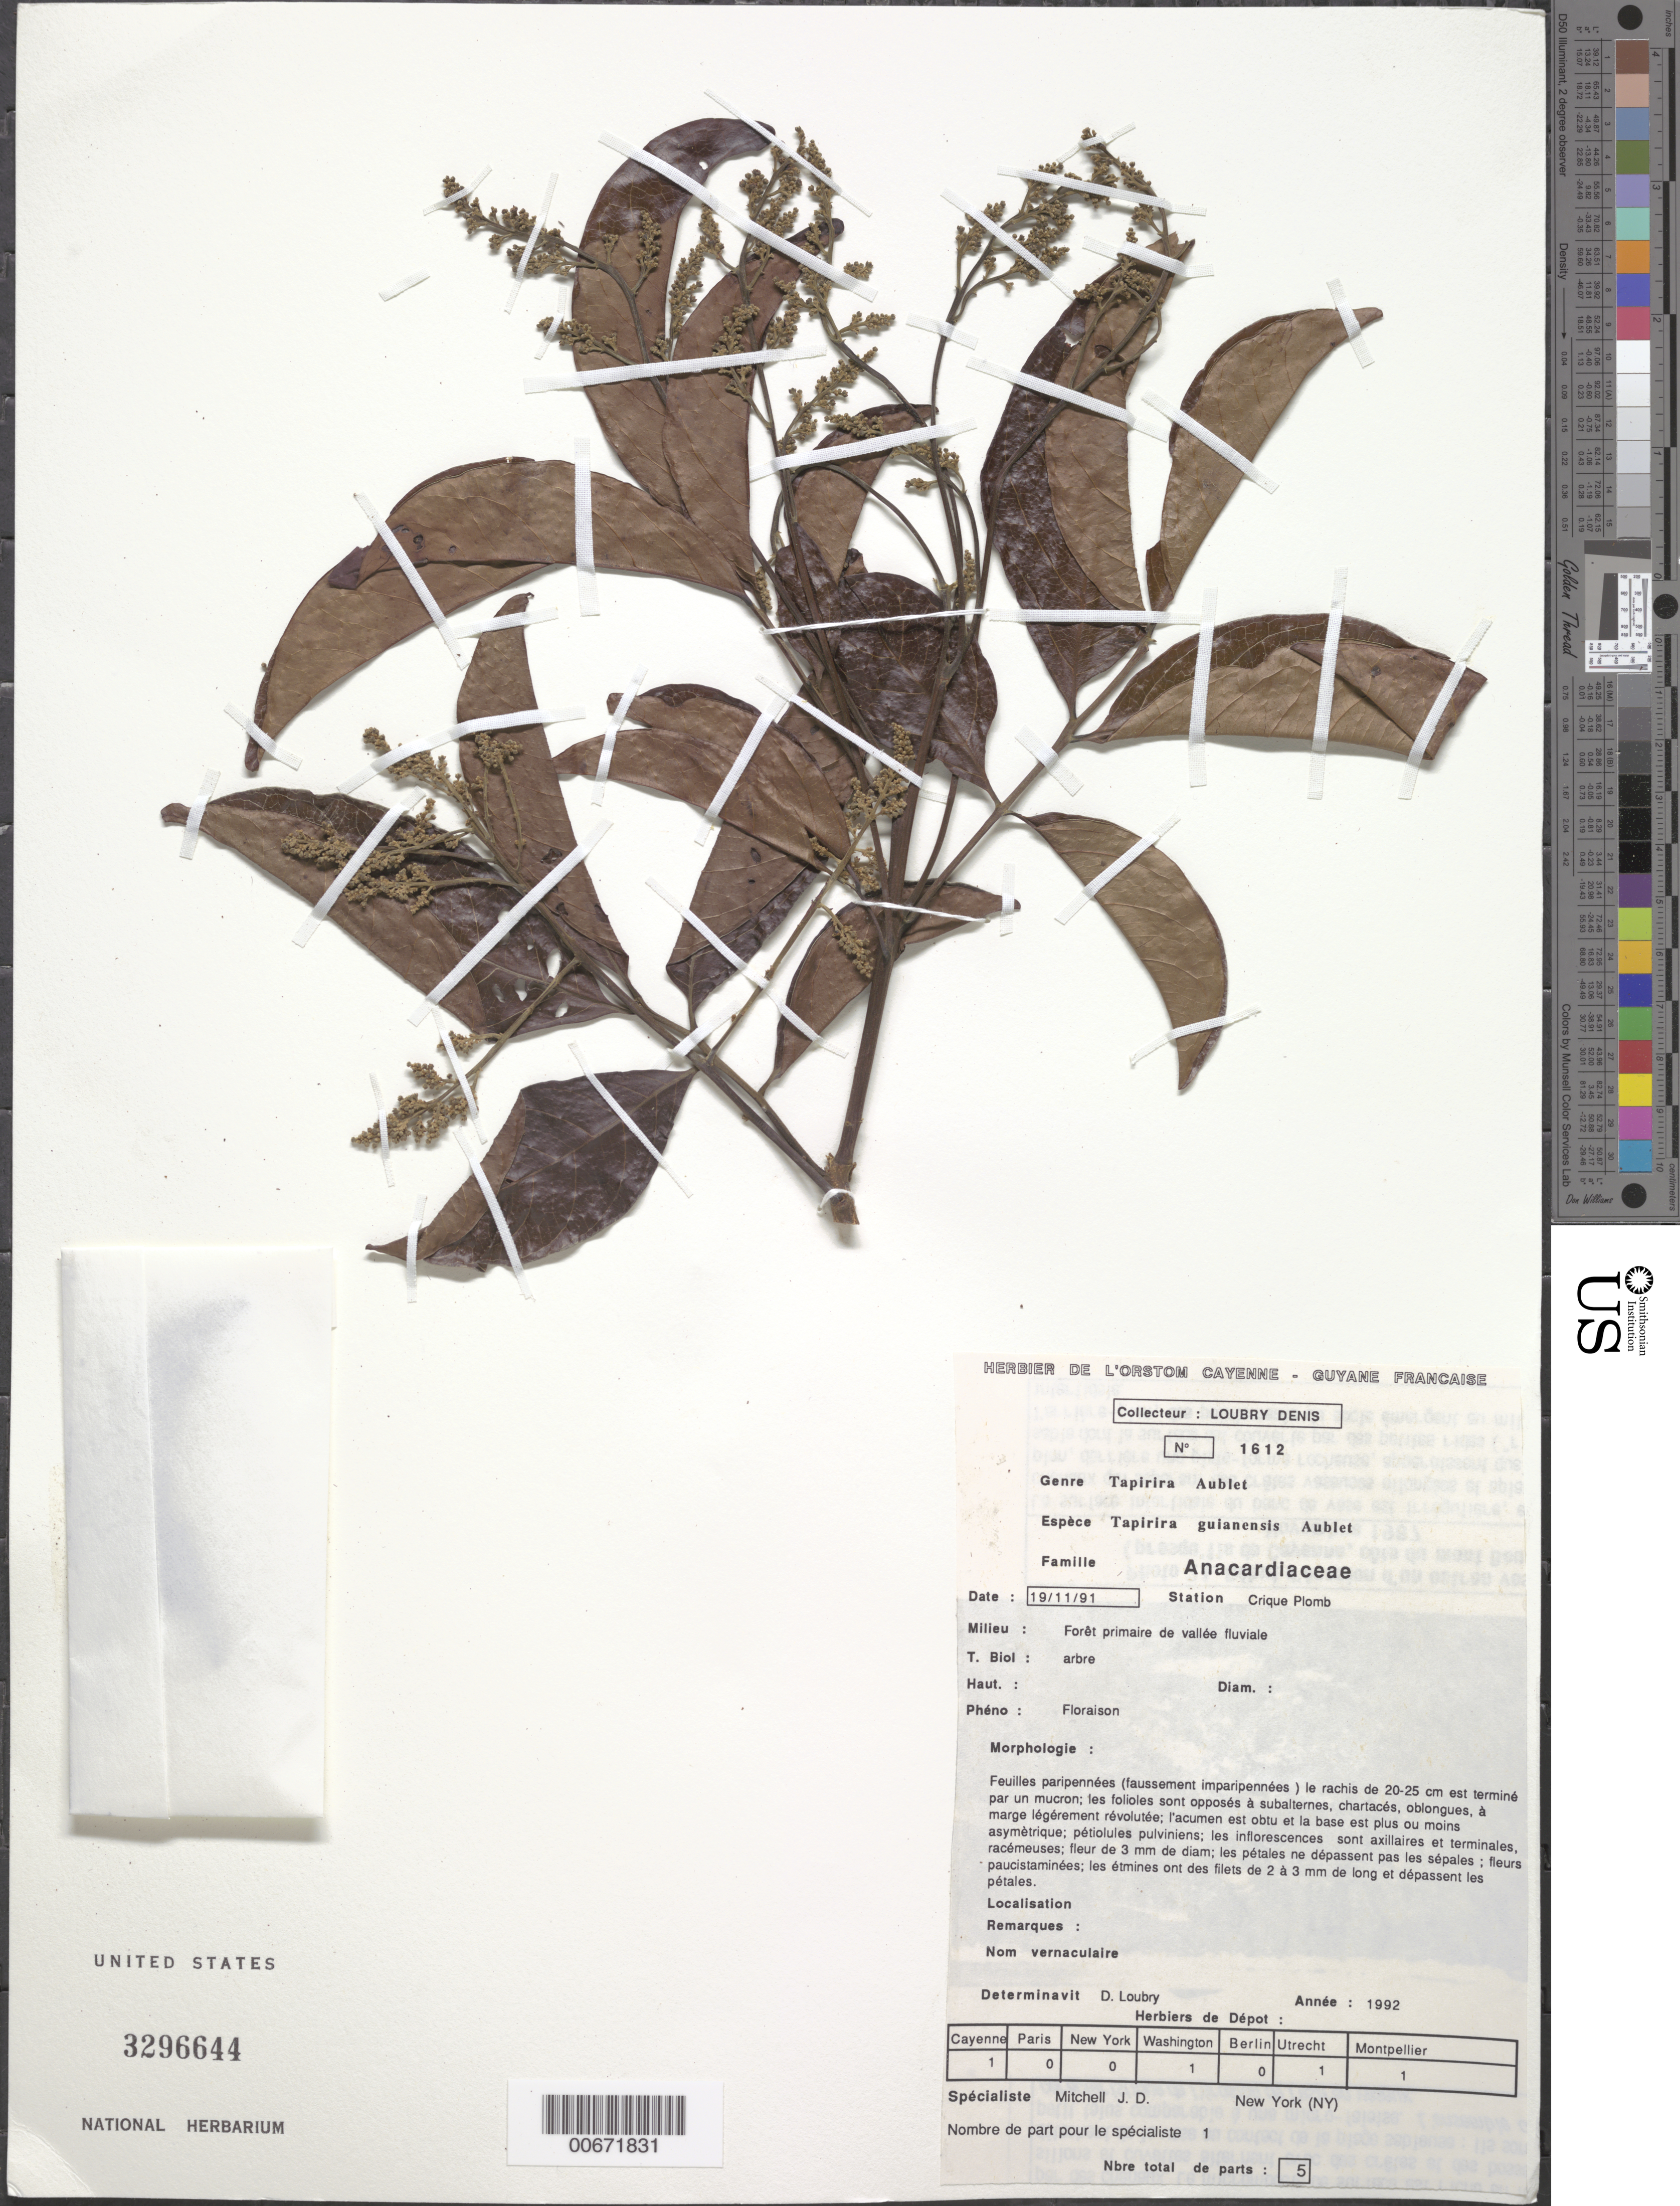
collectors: J. D. Mitchell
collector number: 1612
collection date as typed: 19-Nov-91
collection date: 1991-11-19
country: French Guiana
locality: Crique Plomb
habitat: Primary forest in river valley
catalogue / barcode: US 3296644